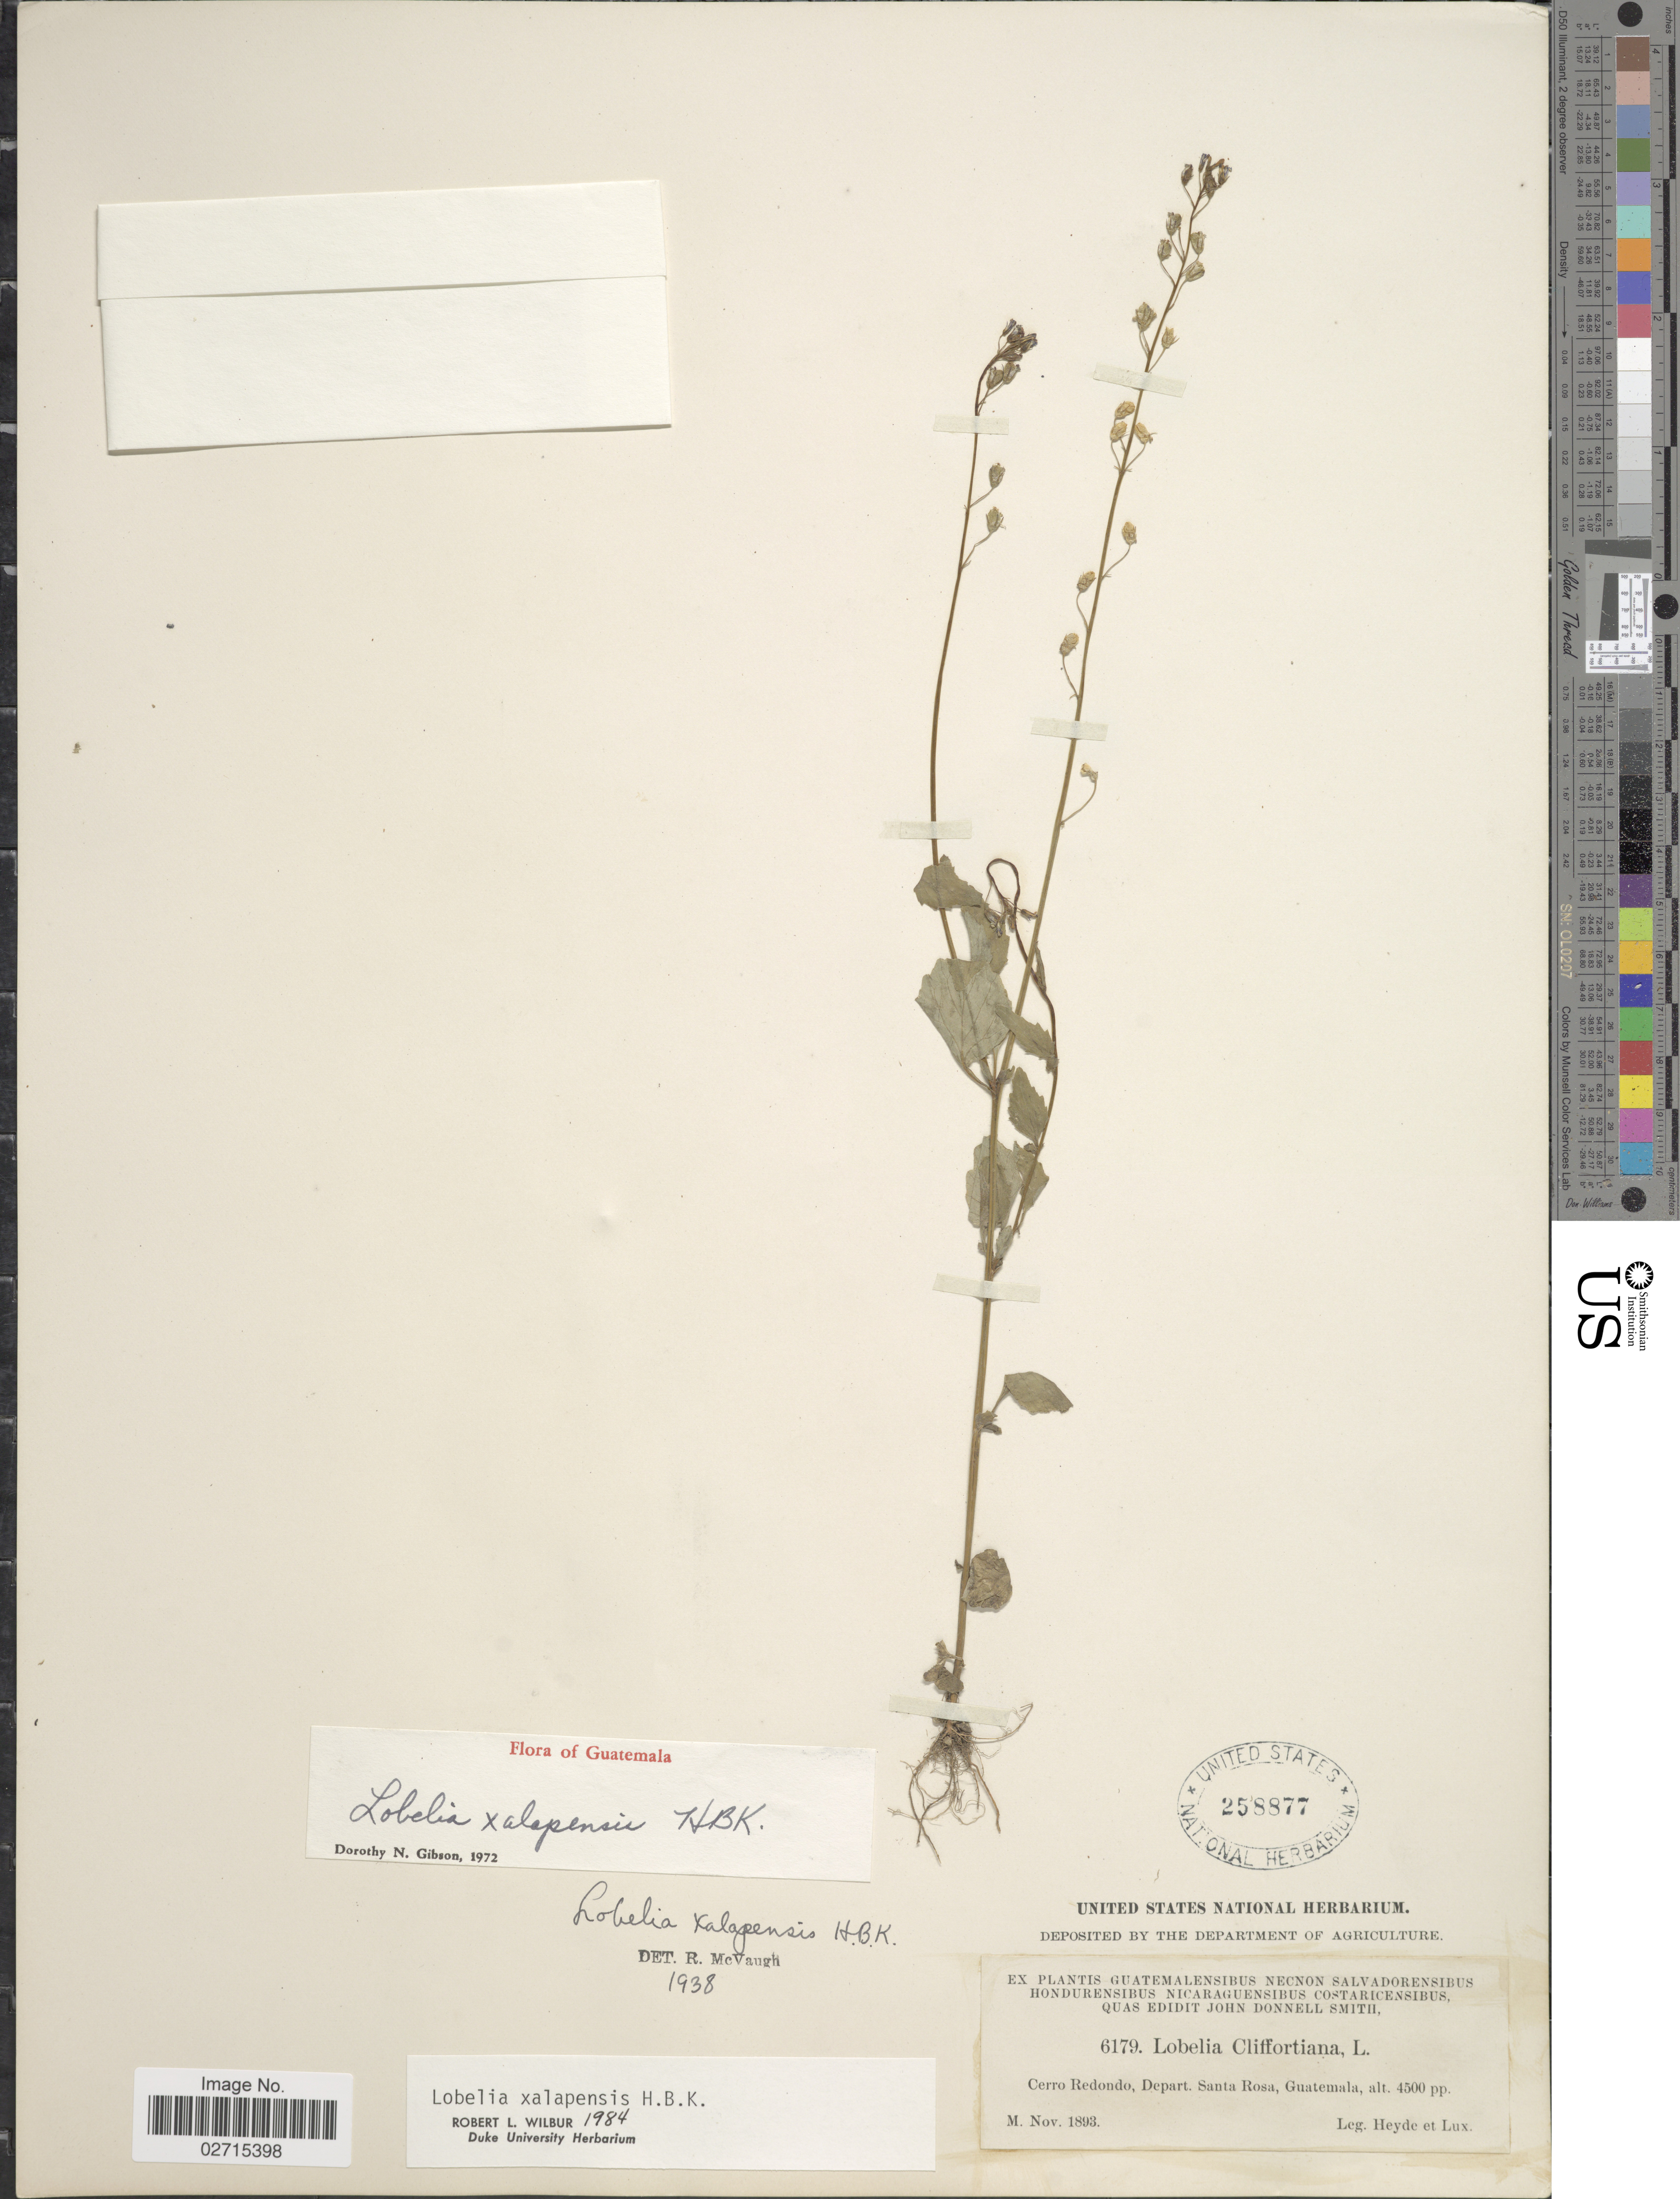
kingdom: Plantae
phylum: Tracheophyta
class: Magnoliopsida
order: Asterales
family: Campanulaceae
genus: Lobelia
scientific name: Lobelia xalapensis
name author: Kunth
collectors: Heyde & Lux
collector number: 6179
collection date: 1893-11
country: Guatemala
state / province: Santa Rosa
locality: Cerro Redondo, Depart Santa Rosa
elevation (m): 1372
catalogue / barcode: US 258877